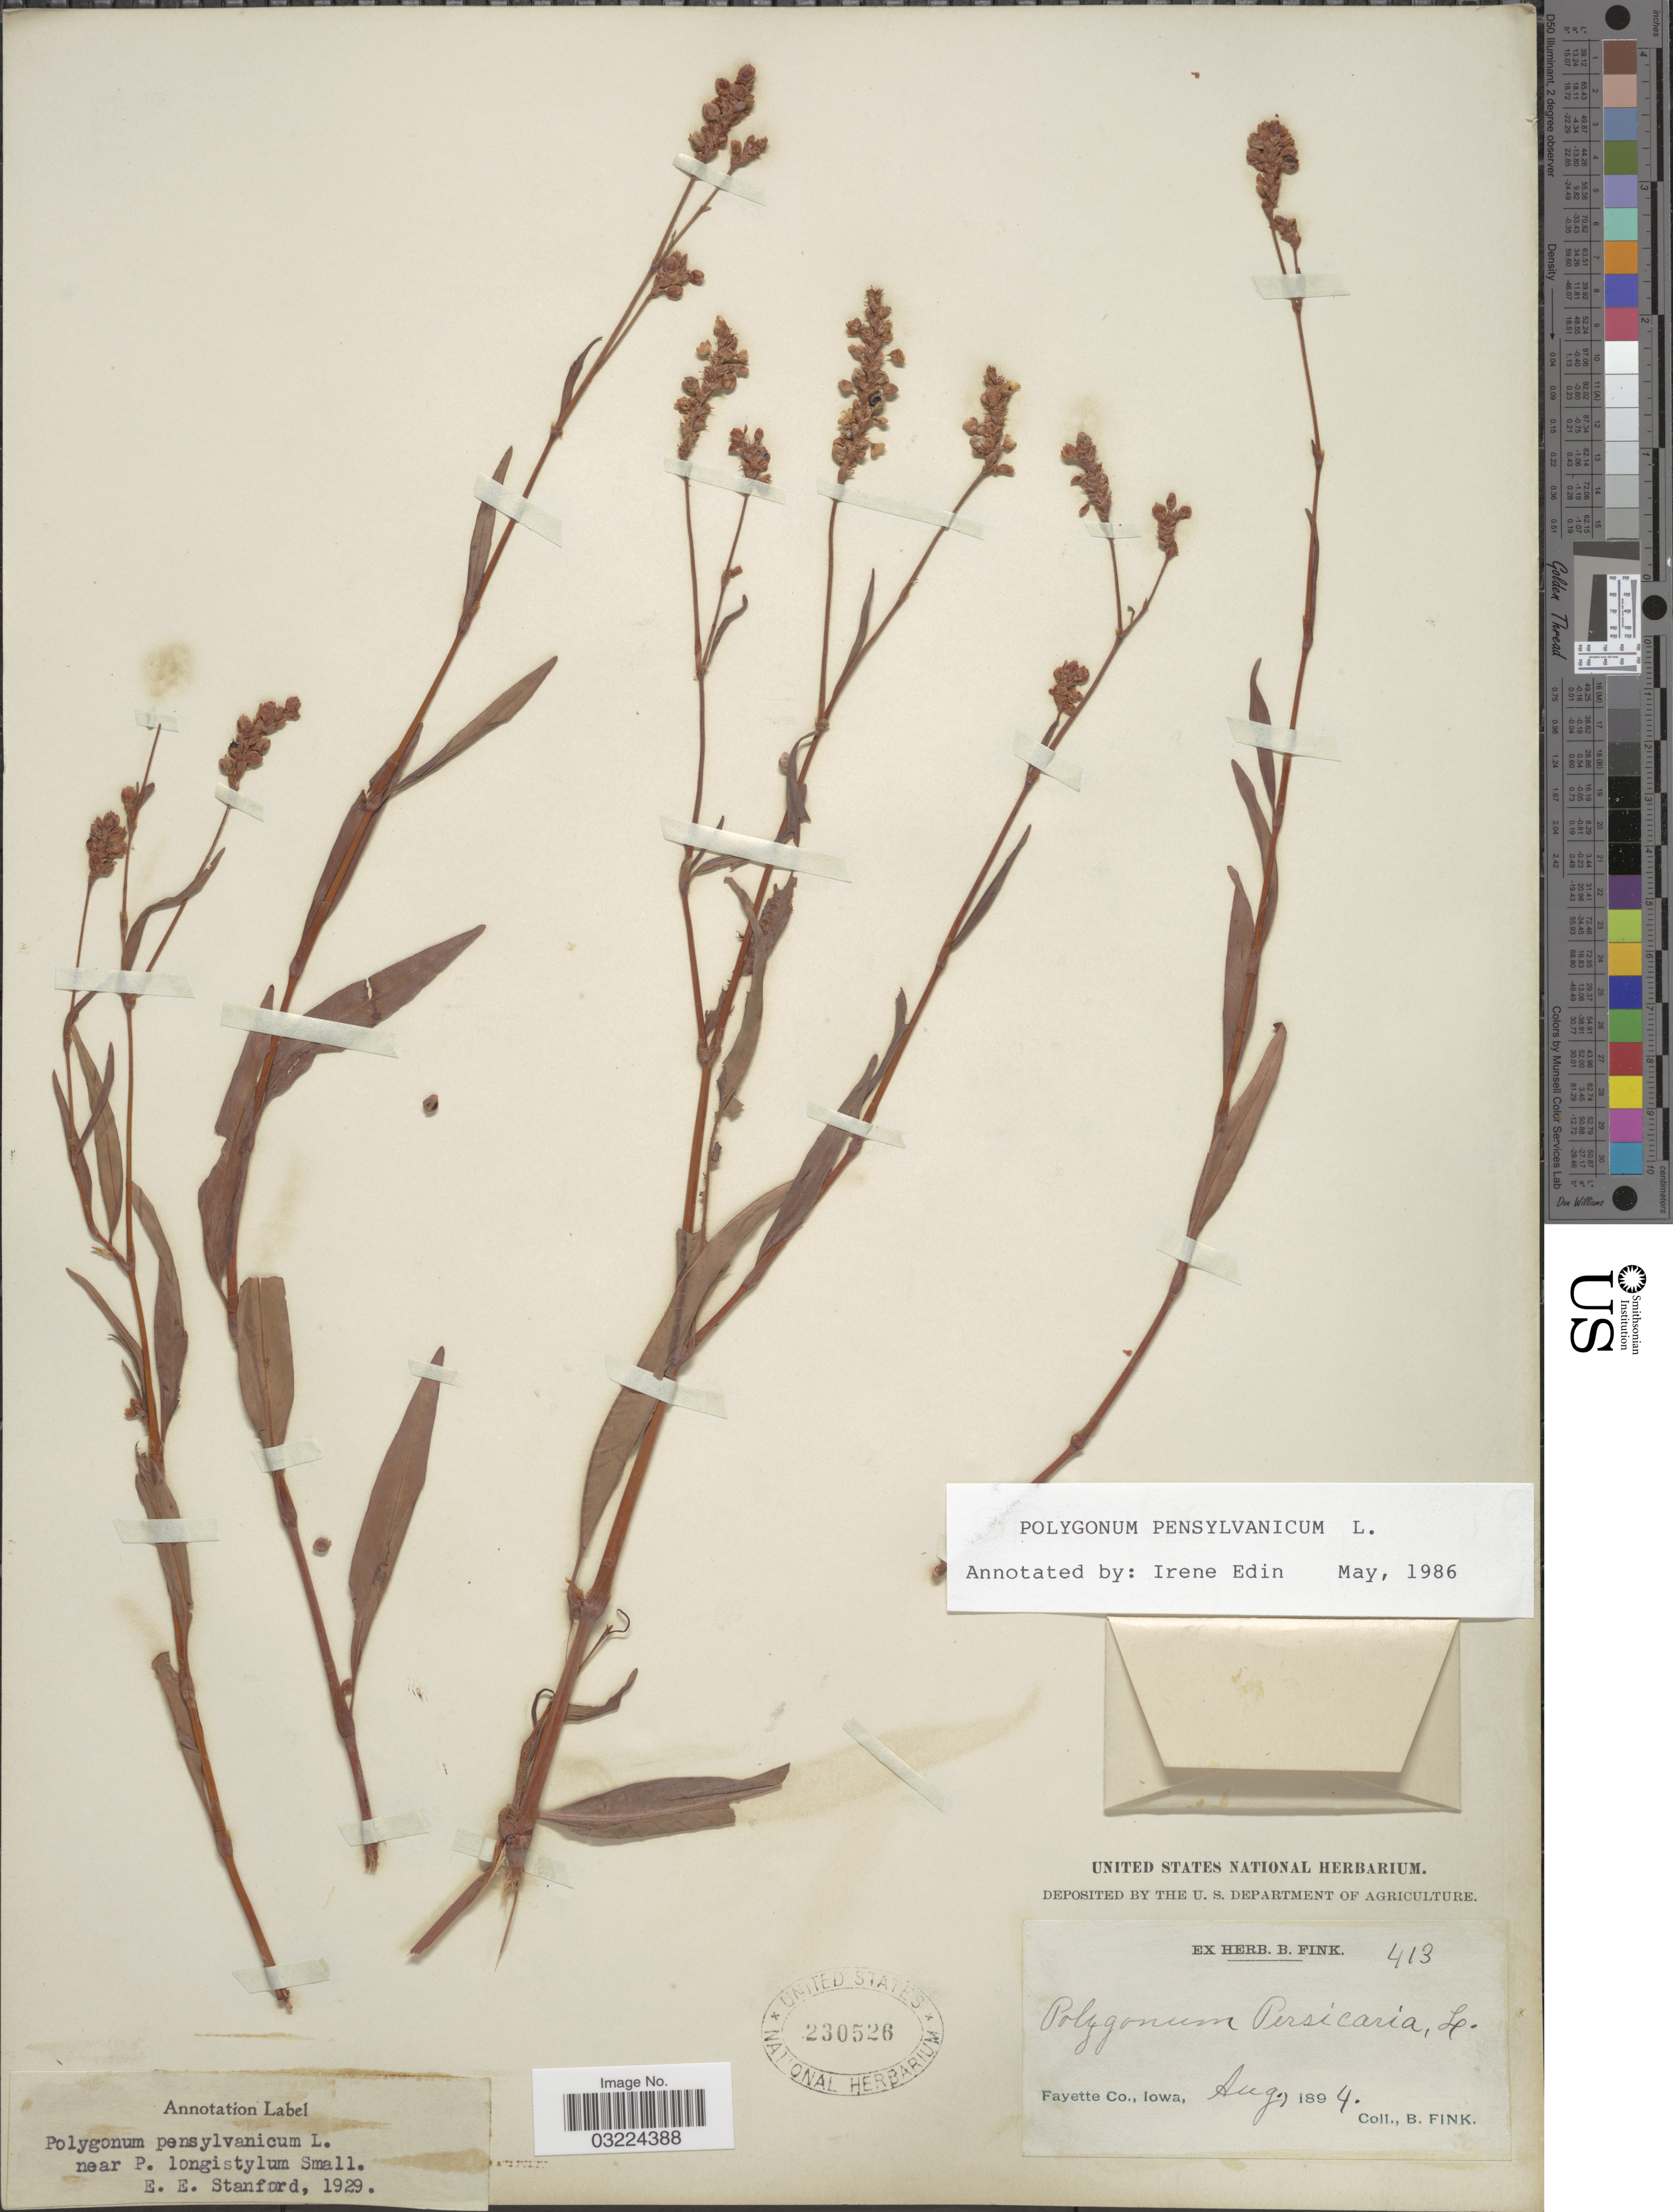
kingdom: Plantae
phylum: Tracheophyta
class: Magnoliopsida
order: Caryophyllales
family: Polygonaceae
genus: Persicaria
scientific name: Persicaria pensylvanica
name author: (L.) M. Gómez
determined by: Atha, D. E.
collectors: B. Fink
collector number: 413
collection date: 1894-08-01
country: United States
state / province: Iowa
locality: Fayette Co.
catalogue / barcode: US 230526